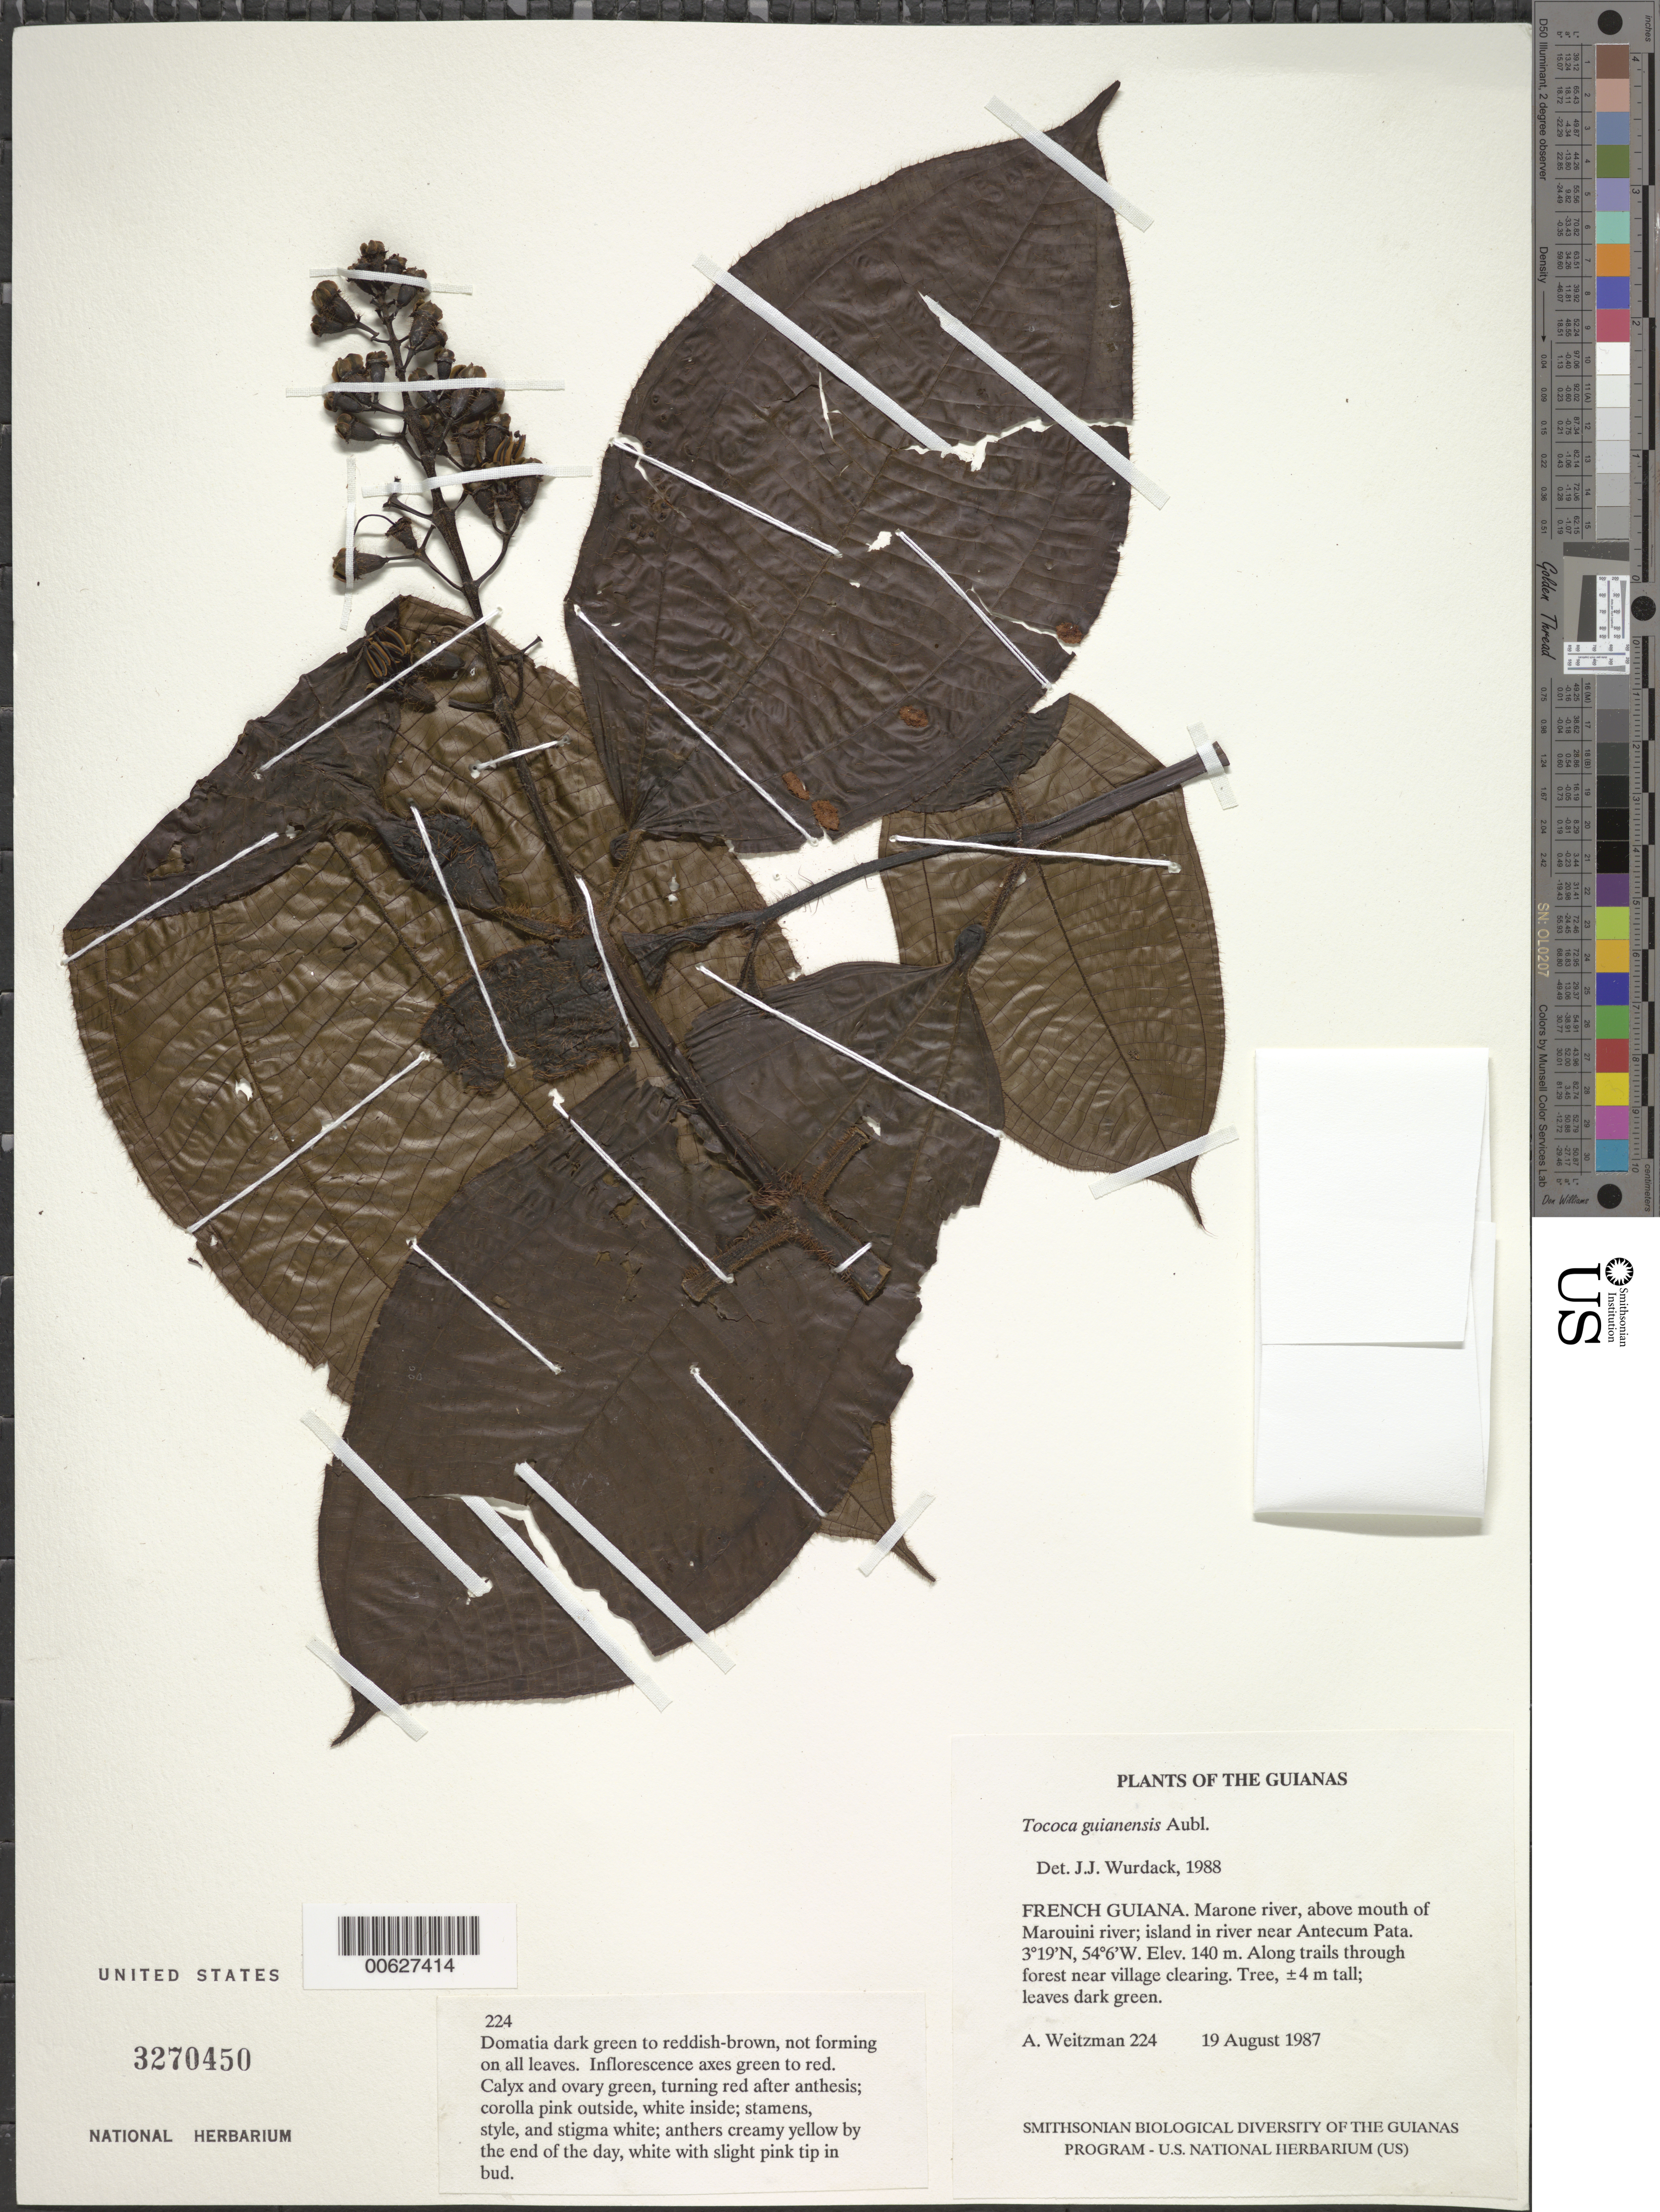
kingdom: Plantae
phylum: Tracheophyta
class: Magnoliopsida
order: Myrtales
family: Melastomataceae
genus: Tococa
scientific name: Tococa guianensis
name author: Aubl.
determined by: Wurdack, John J., (US), US (UNITED STATES)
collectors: A. L. Weitzman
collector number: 224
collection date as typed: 19 August 1987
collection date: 1987-08-19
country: French Guiana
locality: Maroni river, above mouth of Marouini river; island in river near Antecum Pata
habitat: Along trails through forest near village clearing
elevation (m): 140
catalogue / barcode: US 3270450